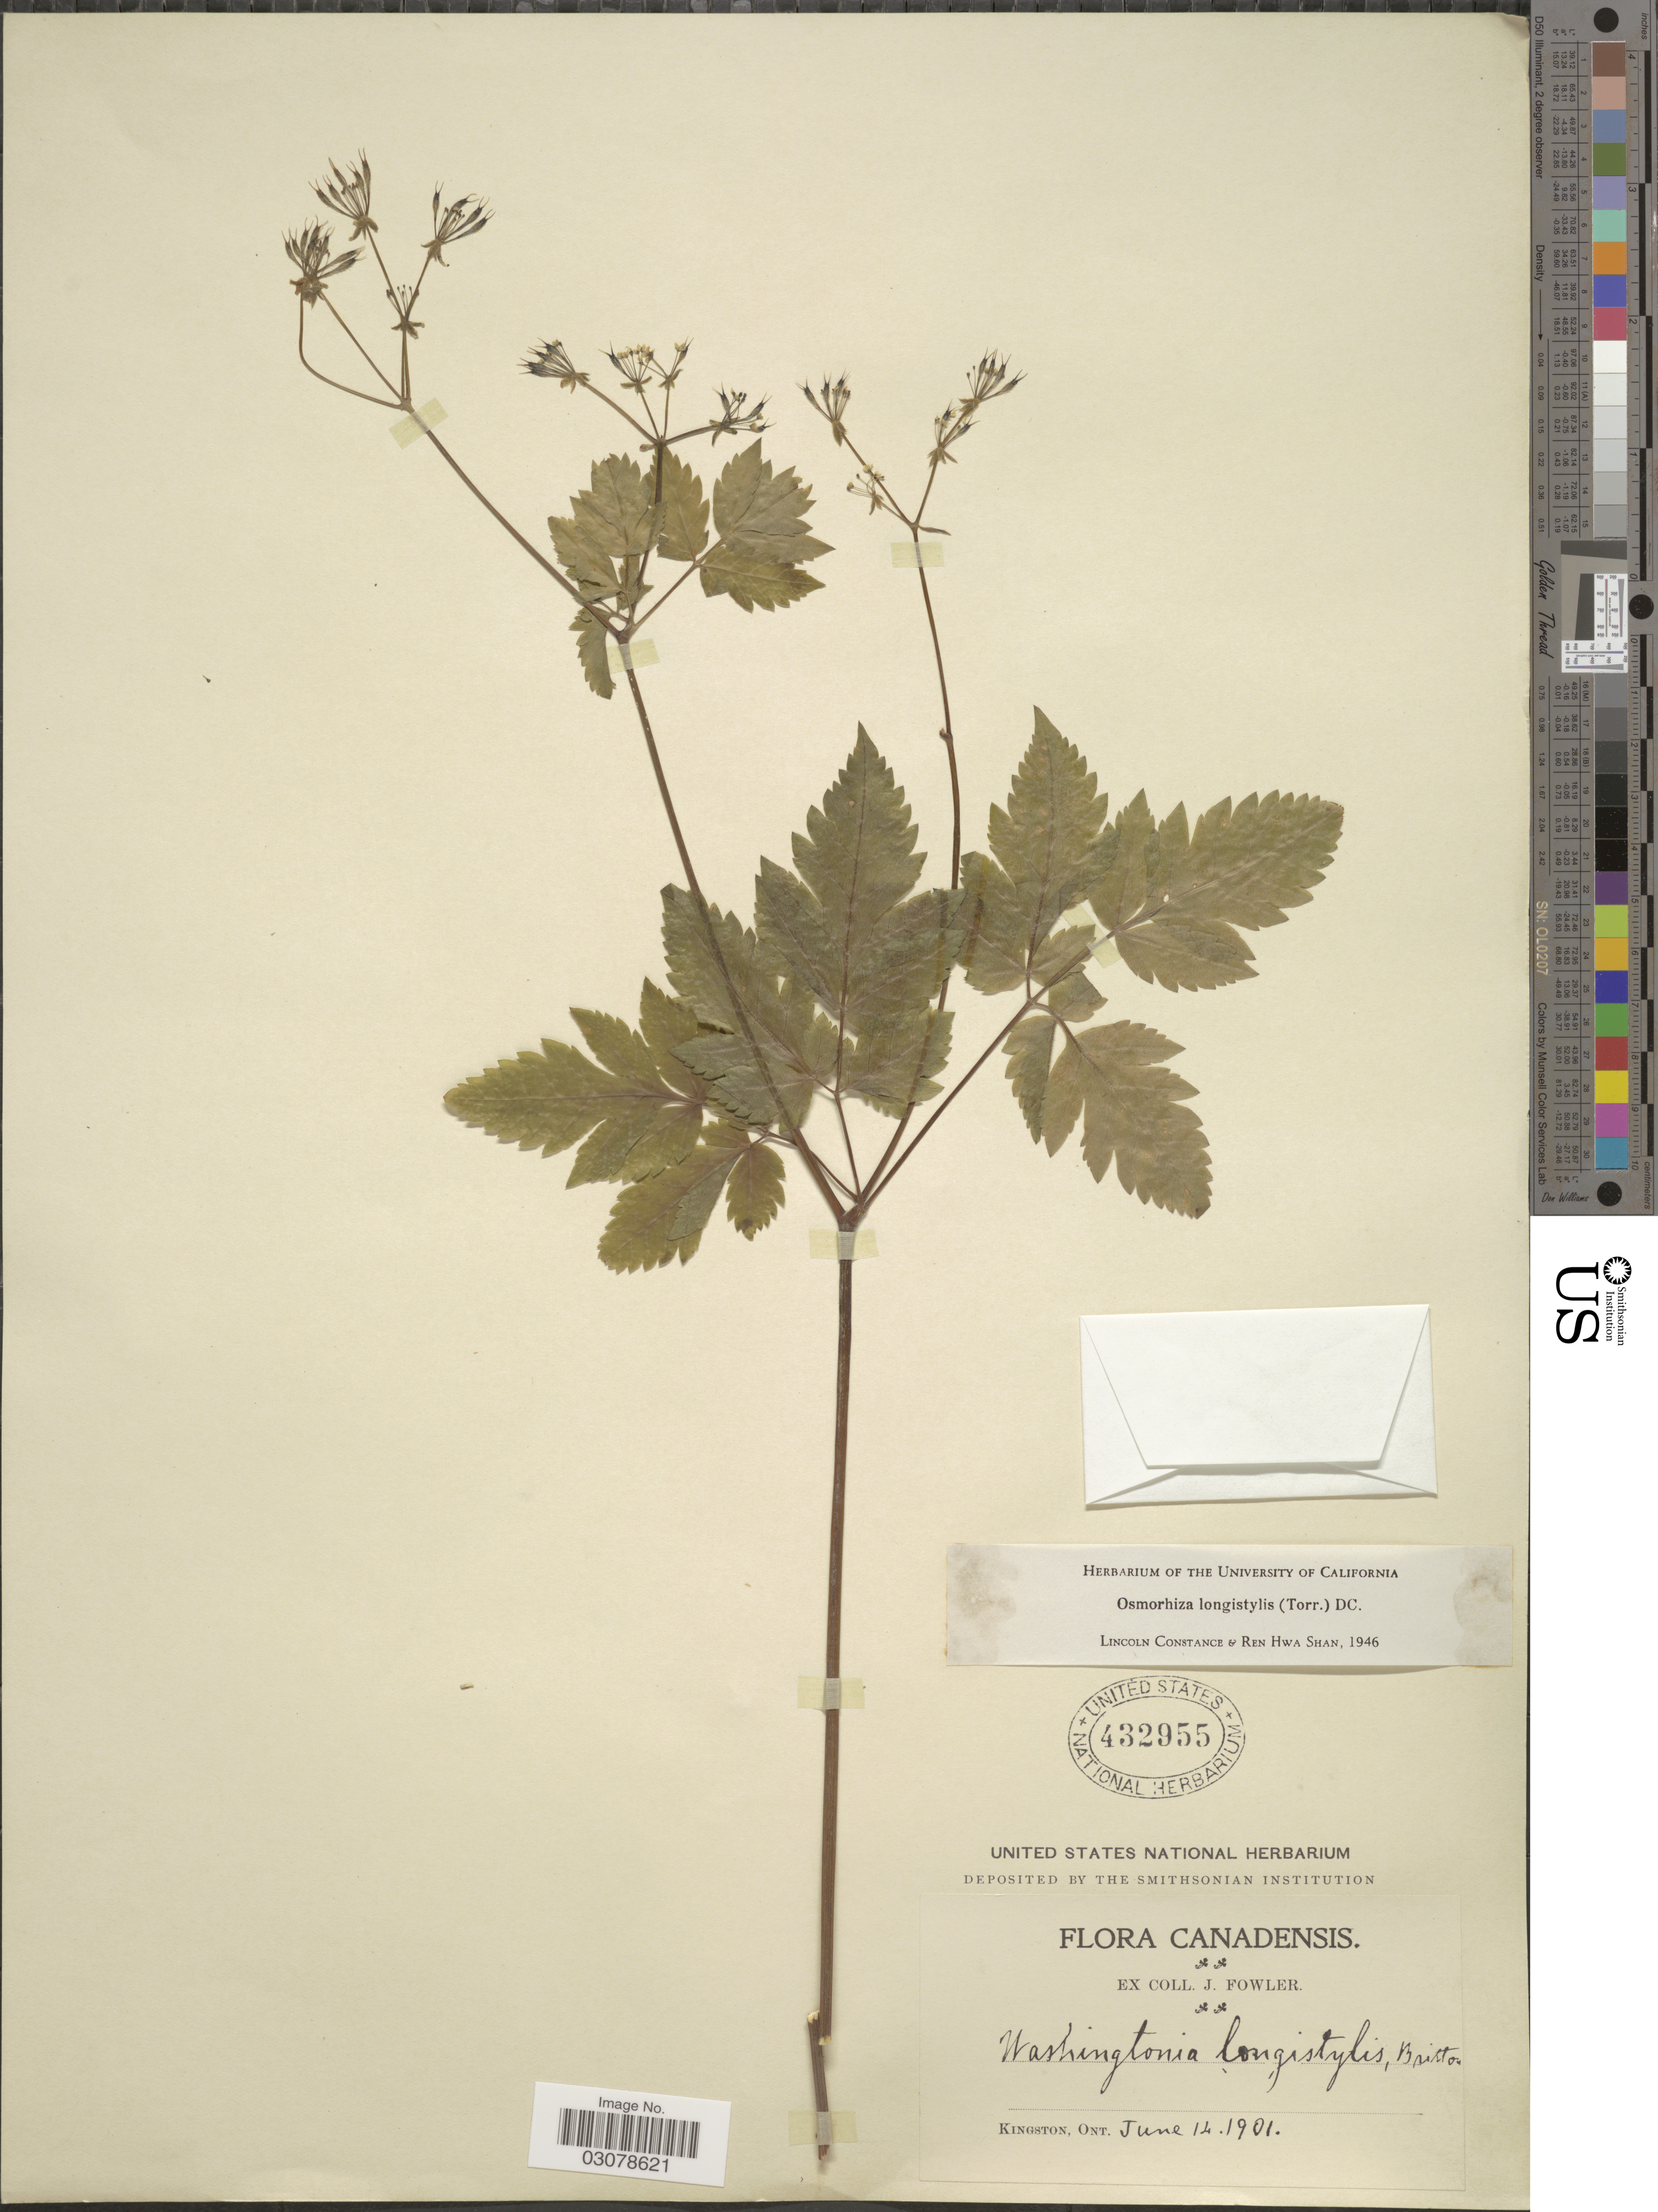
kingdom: Plantae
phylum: Tracheophyta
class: Magnoliopsida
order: Apiales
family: Apiaceae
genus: Osmorhiza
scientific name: Osmorhiza longistylis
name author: (Torr.) DC.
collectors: J. Fowler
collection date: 1901-06-14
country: Canada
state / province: Ontario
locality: Kingston.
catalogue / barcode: US 432955